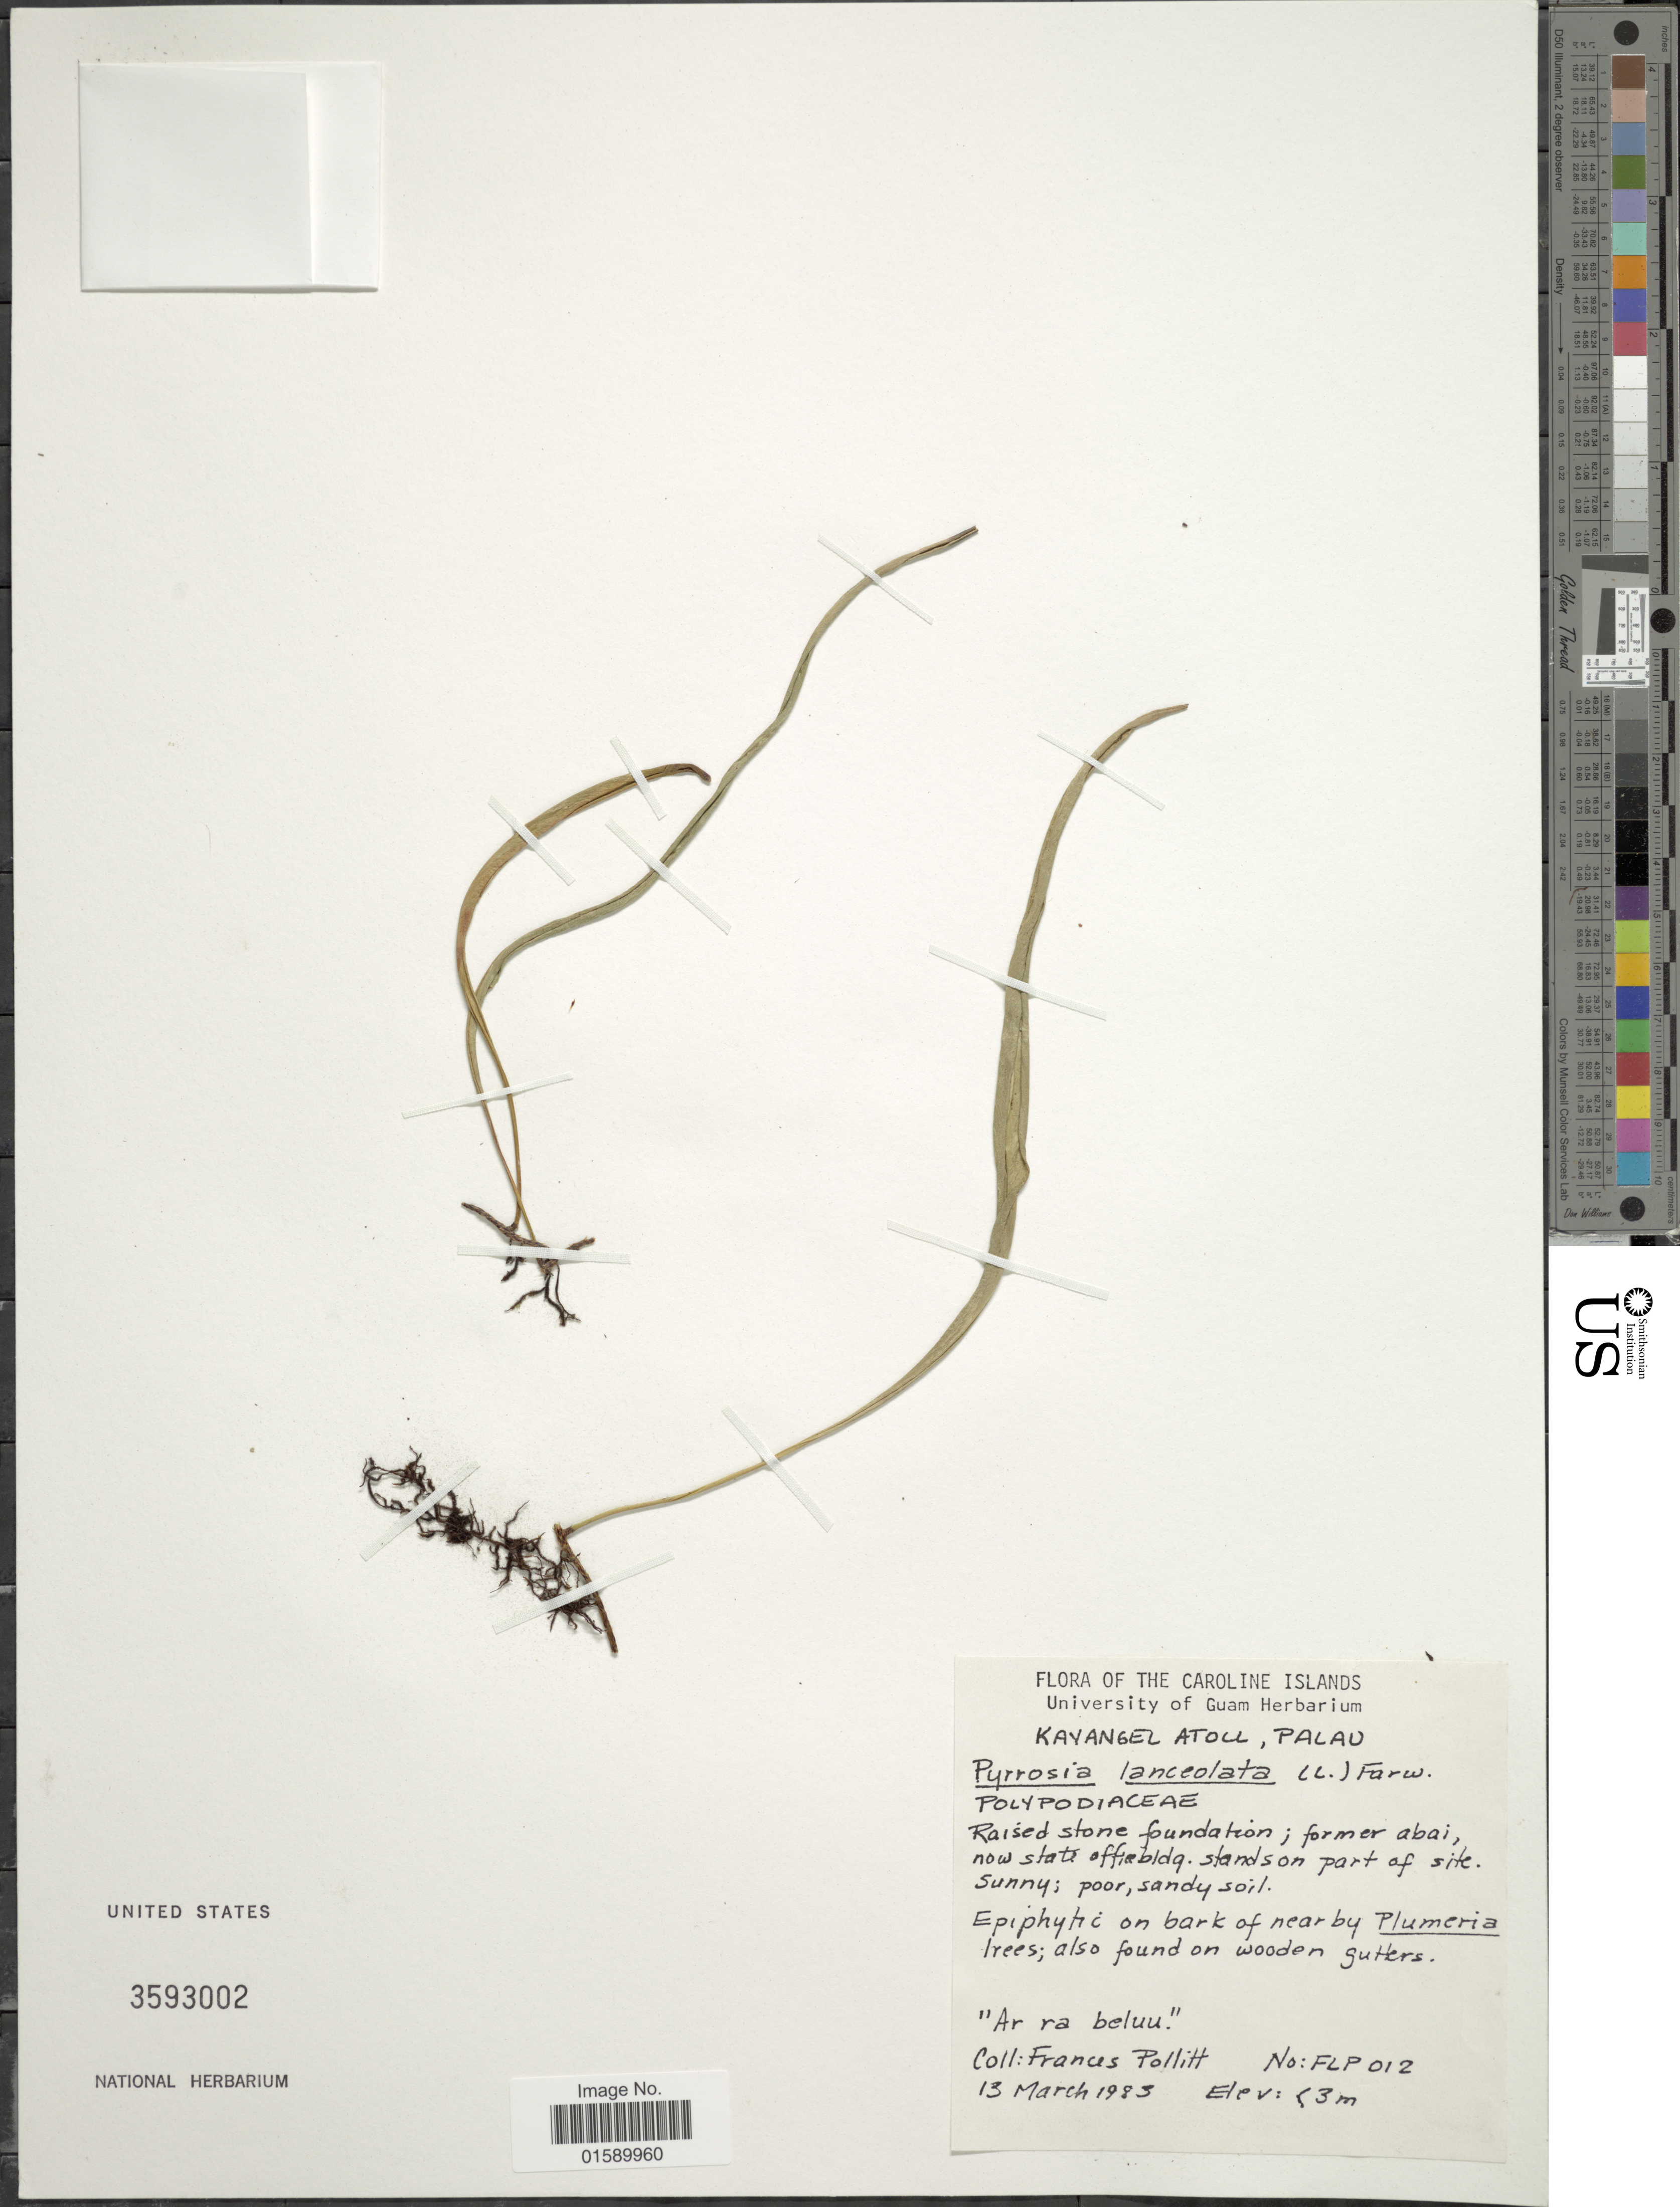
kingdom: Plantae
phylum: Tracheophyta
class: Polypodiopsida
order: Polypodiales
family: Polypodiaceae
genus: Pyrrosia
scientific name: Pyrrosia lanceolata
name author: (L.) Farw.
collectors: F. Pollitt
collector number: FLP012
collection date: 1983-03-13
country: Palau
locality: Kayangel Atou, Palau.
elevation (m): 3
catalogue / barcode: US 3593002